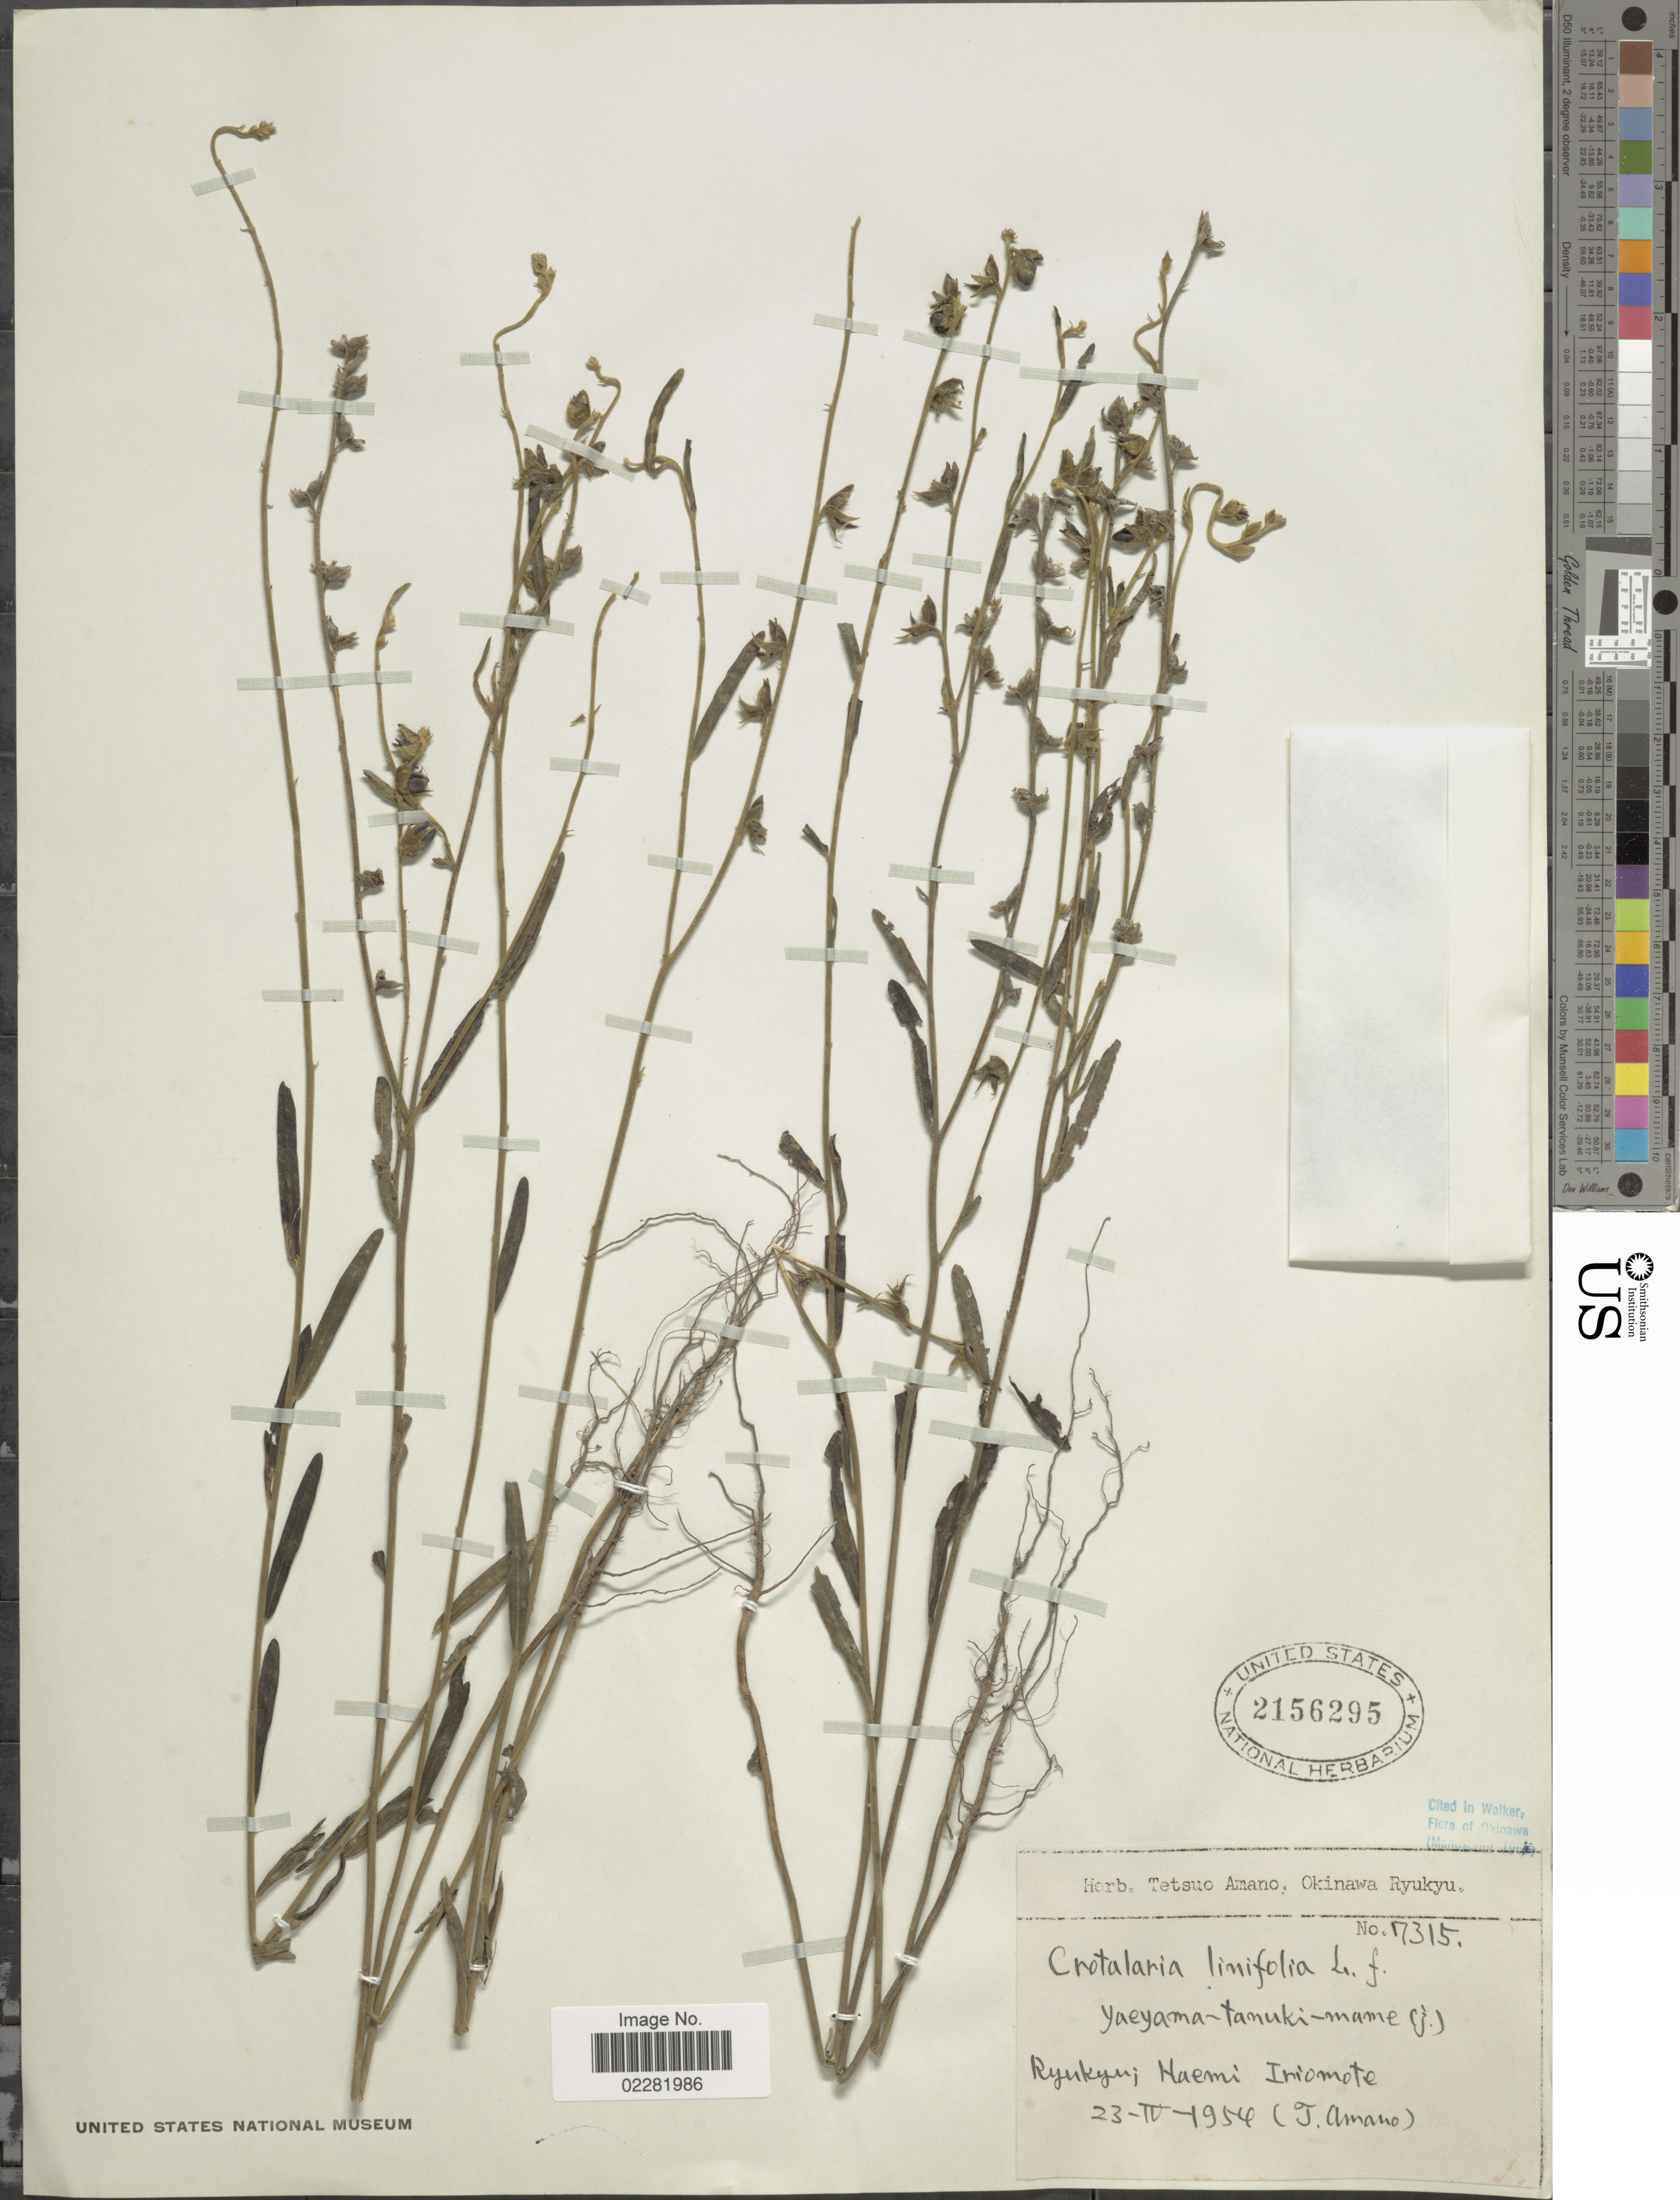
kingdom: Plantae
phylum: Tracheophyta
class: Magnoliopsida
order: Fabales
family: Fabaceae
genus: Crotalaria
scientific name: Crotalaria linifolia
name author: L. f.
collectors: T. Amano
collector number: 17315*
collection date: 1954-04-23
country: Japan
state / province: Okinawa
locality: Ryukyu: Haemi Iriomote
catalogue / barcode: US 2156295